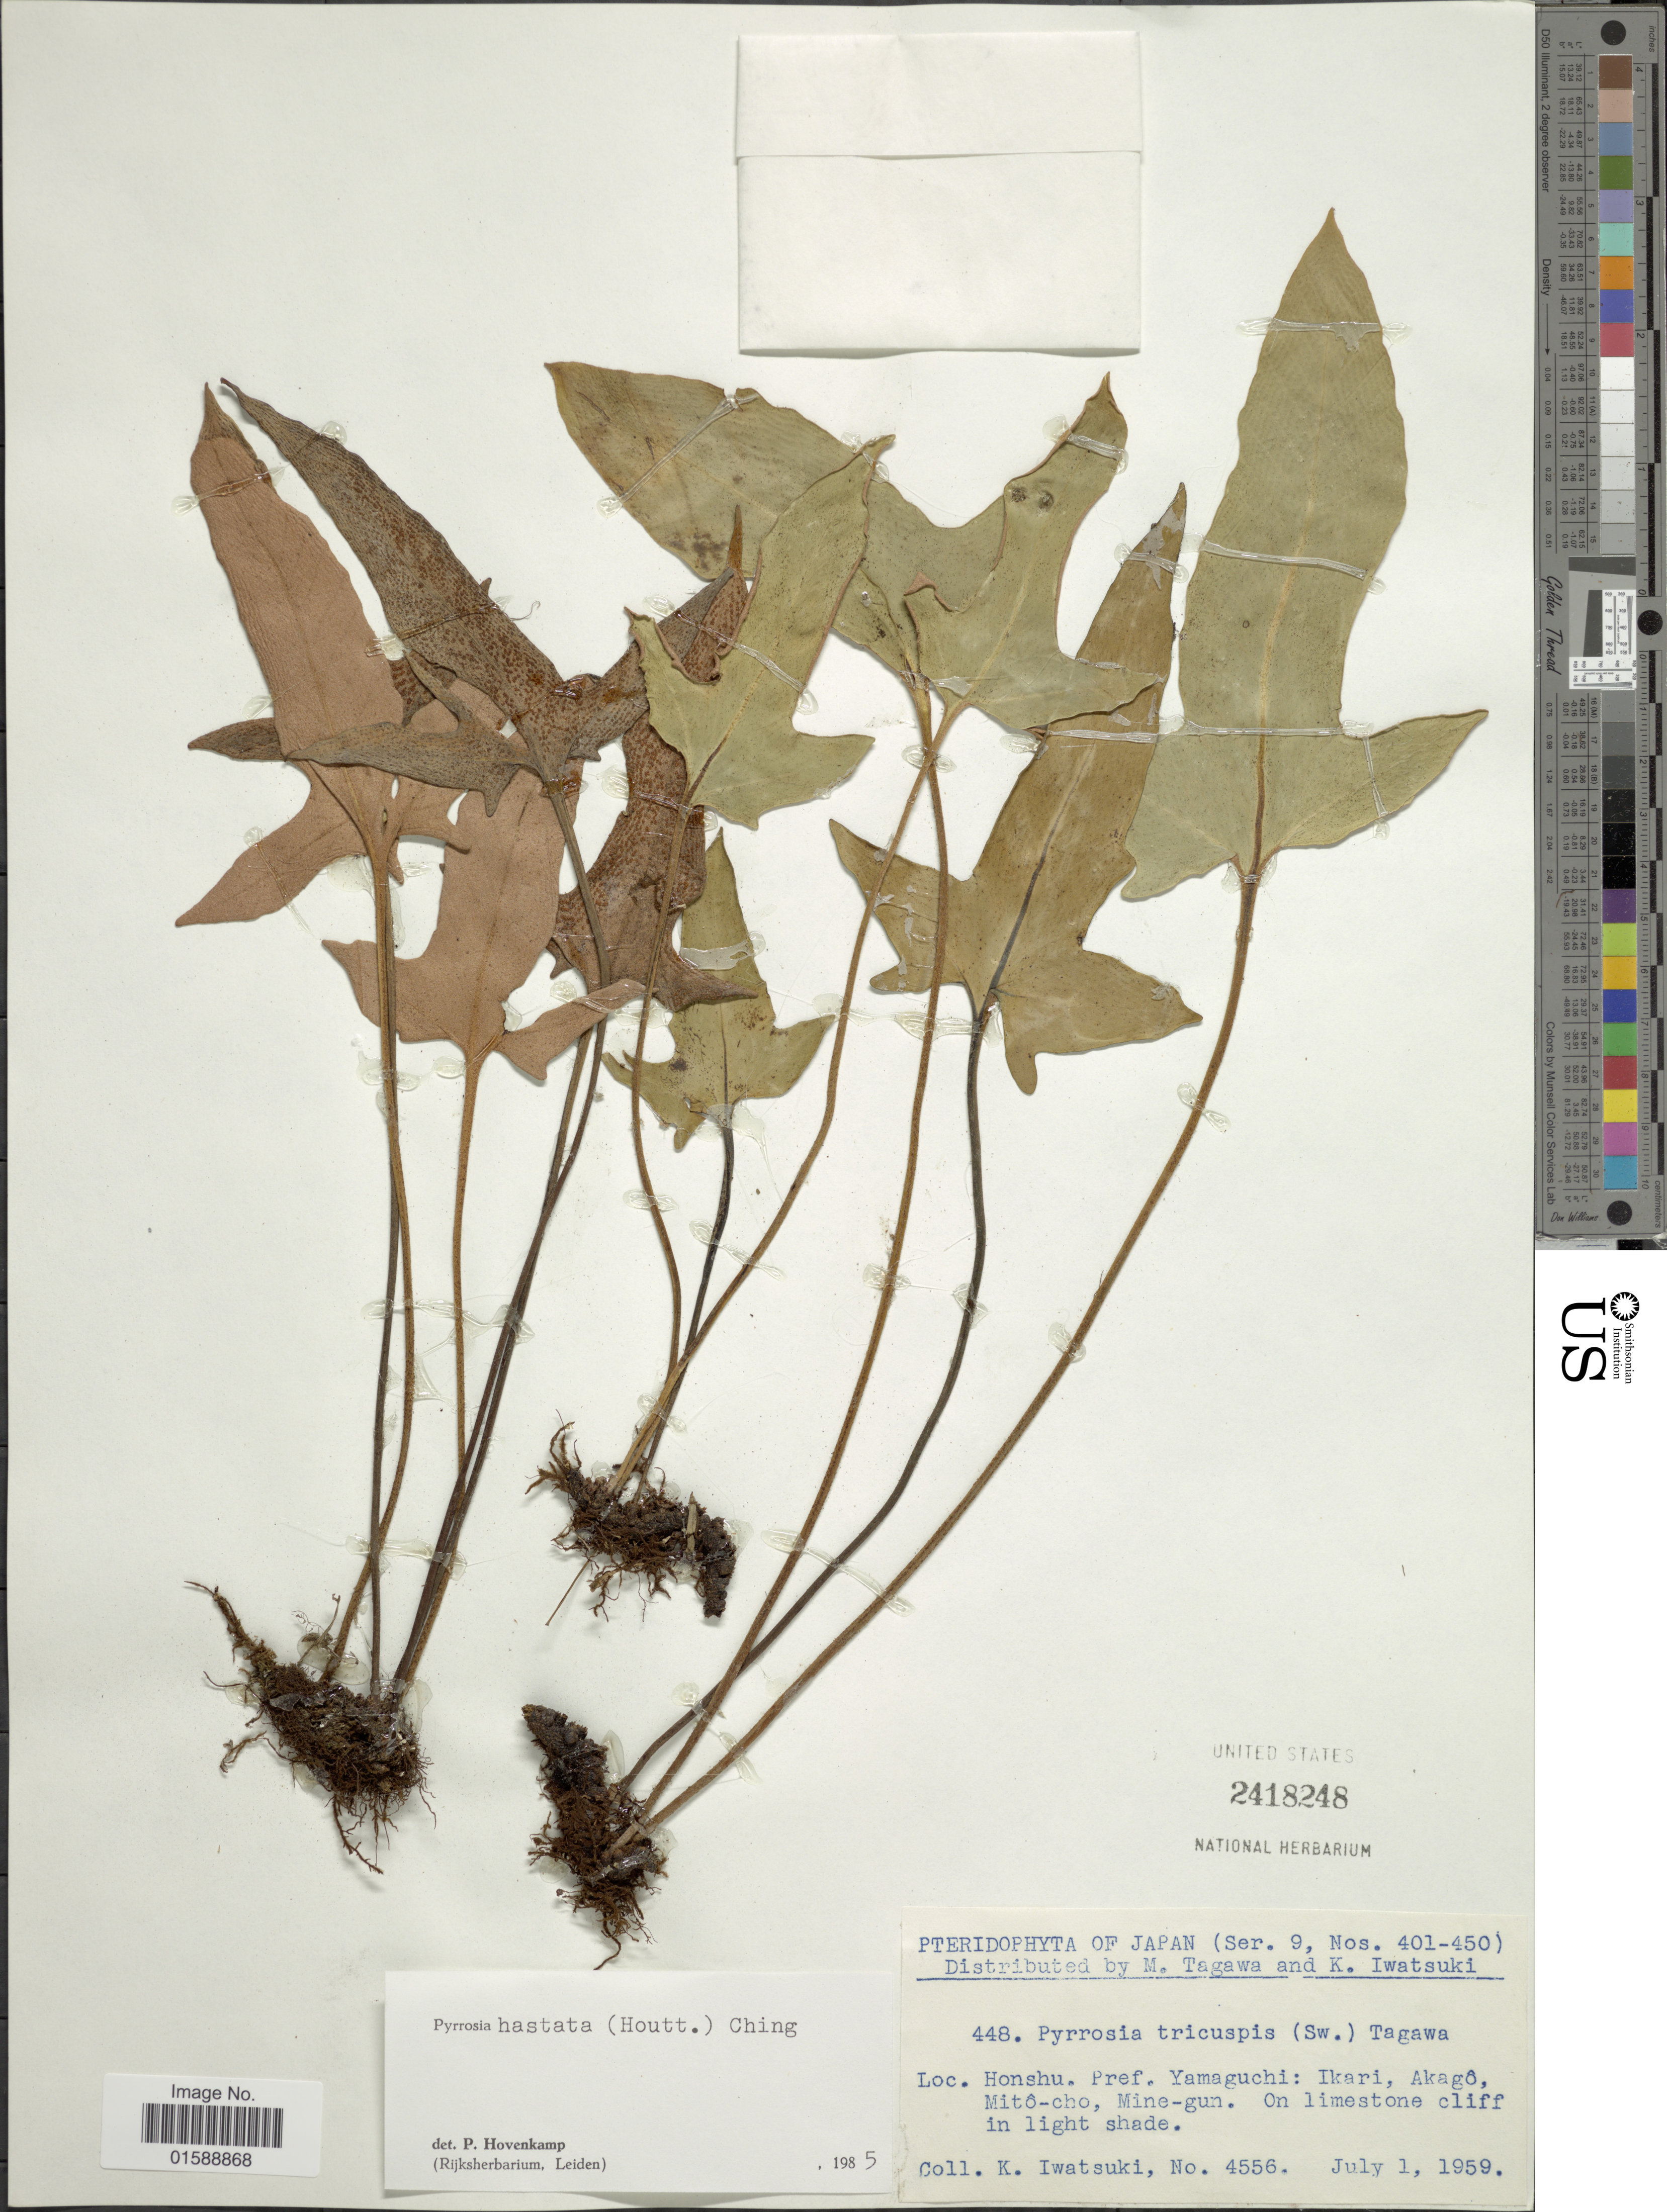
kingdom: Plantae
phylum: Tracheophyta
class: Polypodiopsida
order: Polypodiales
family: Polypodiaceae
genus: Pyrrosia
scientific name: Pyrrosia hastata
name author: (Houtt.) Ching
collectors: K. Iwatsuki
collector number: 4556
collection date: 1959-07-01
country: Japan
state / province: Yamaguti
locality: Honshu. Pref. Yamaguchi: Ikari, Akagô, Mitô-cho, Mine-gun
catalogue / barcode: US 2418248